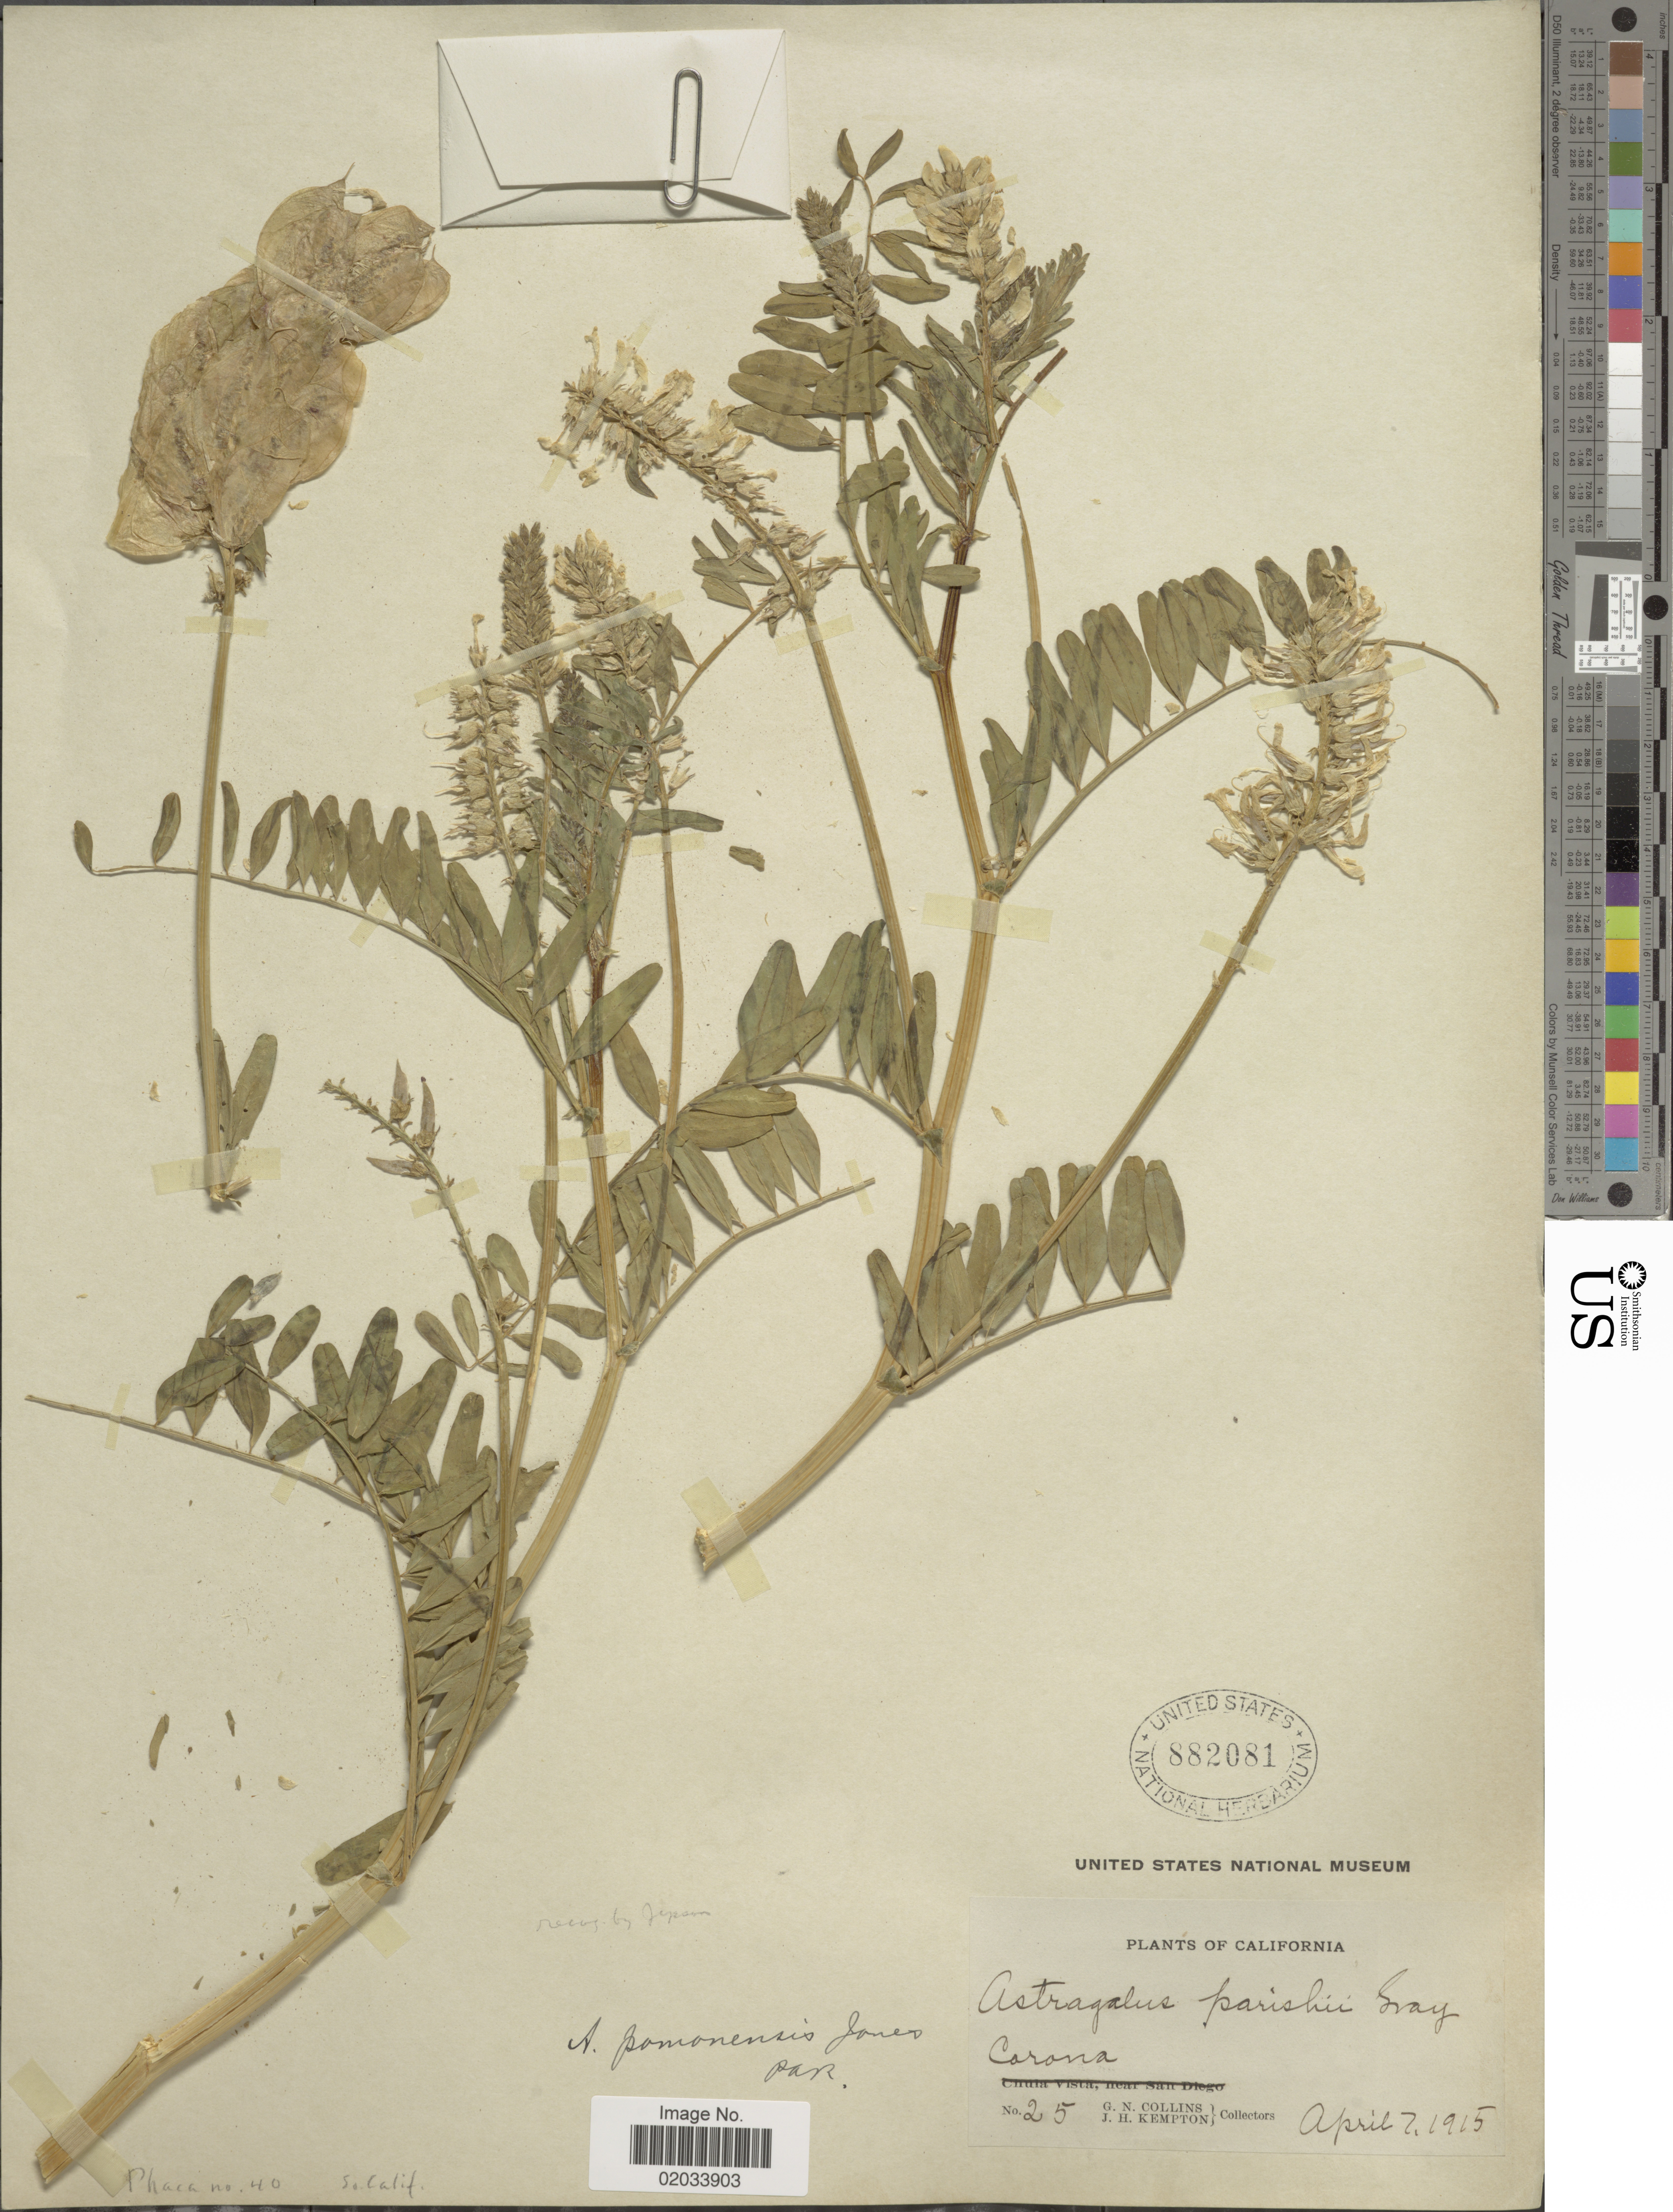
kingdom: Plantae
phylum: Tracheophyta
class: Magnoliopsida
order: Fabales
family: Fabaceae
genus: Astragalus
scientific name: Astragalus pomonensis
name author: M.E. Jones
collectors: G. Collins & J. H. Kempton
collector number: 25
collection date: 1915-04-07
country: United States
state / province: California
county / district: Riverside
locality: Corona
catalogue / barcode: US 882081